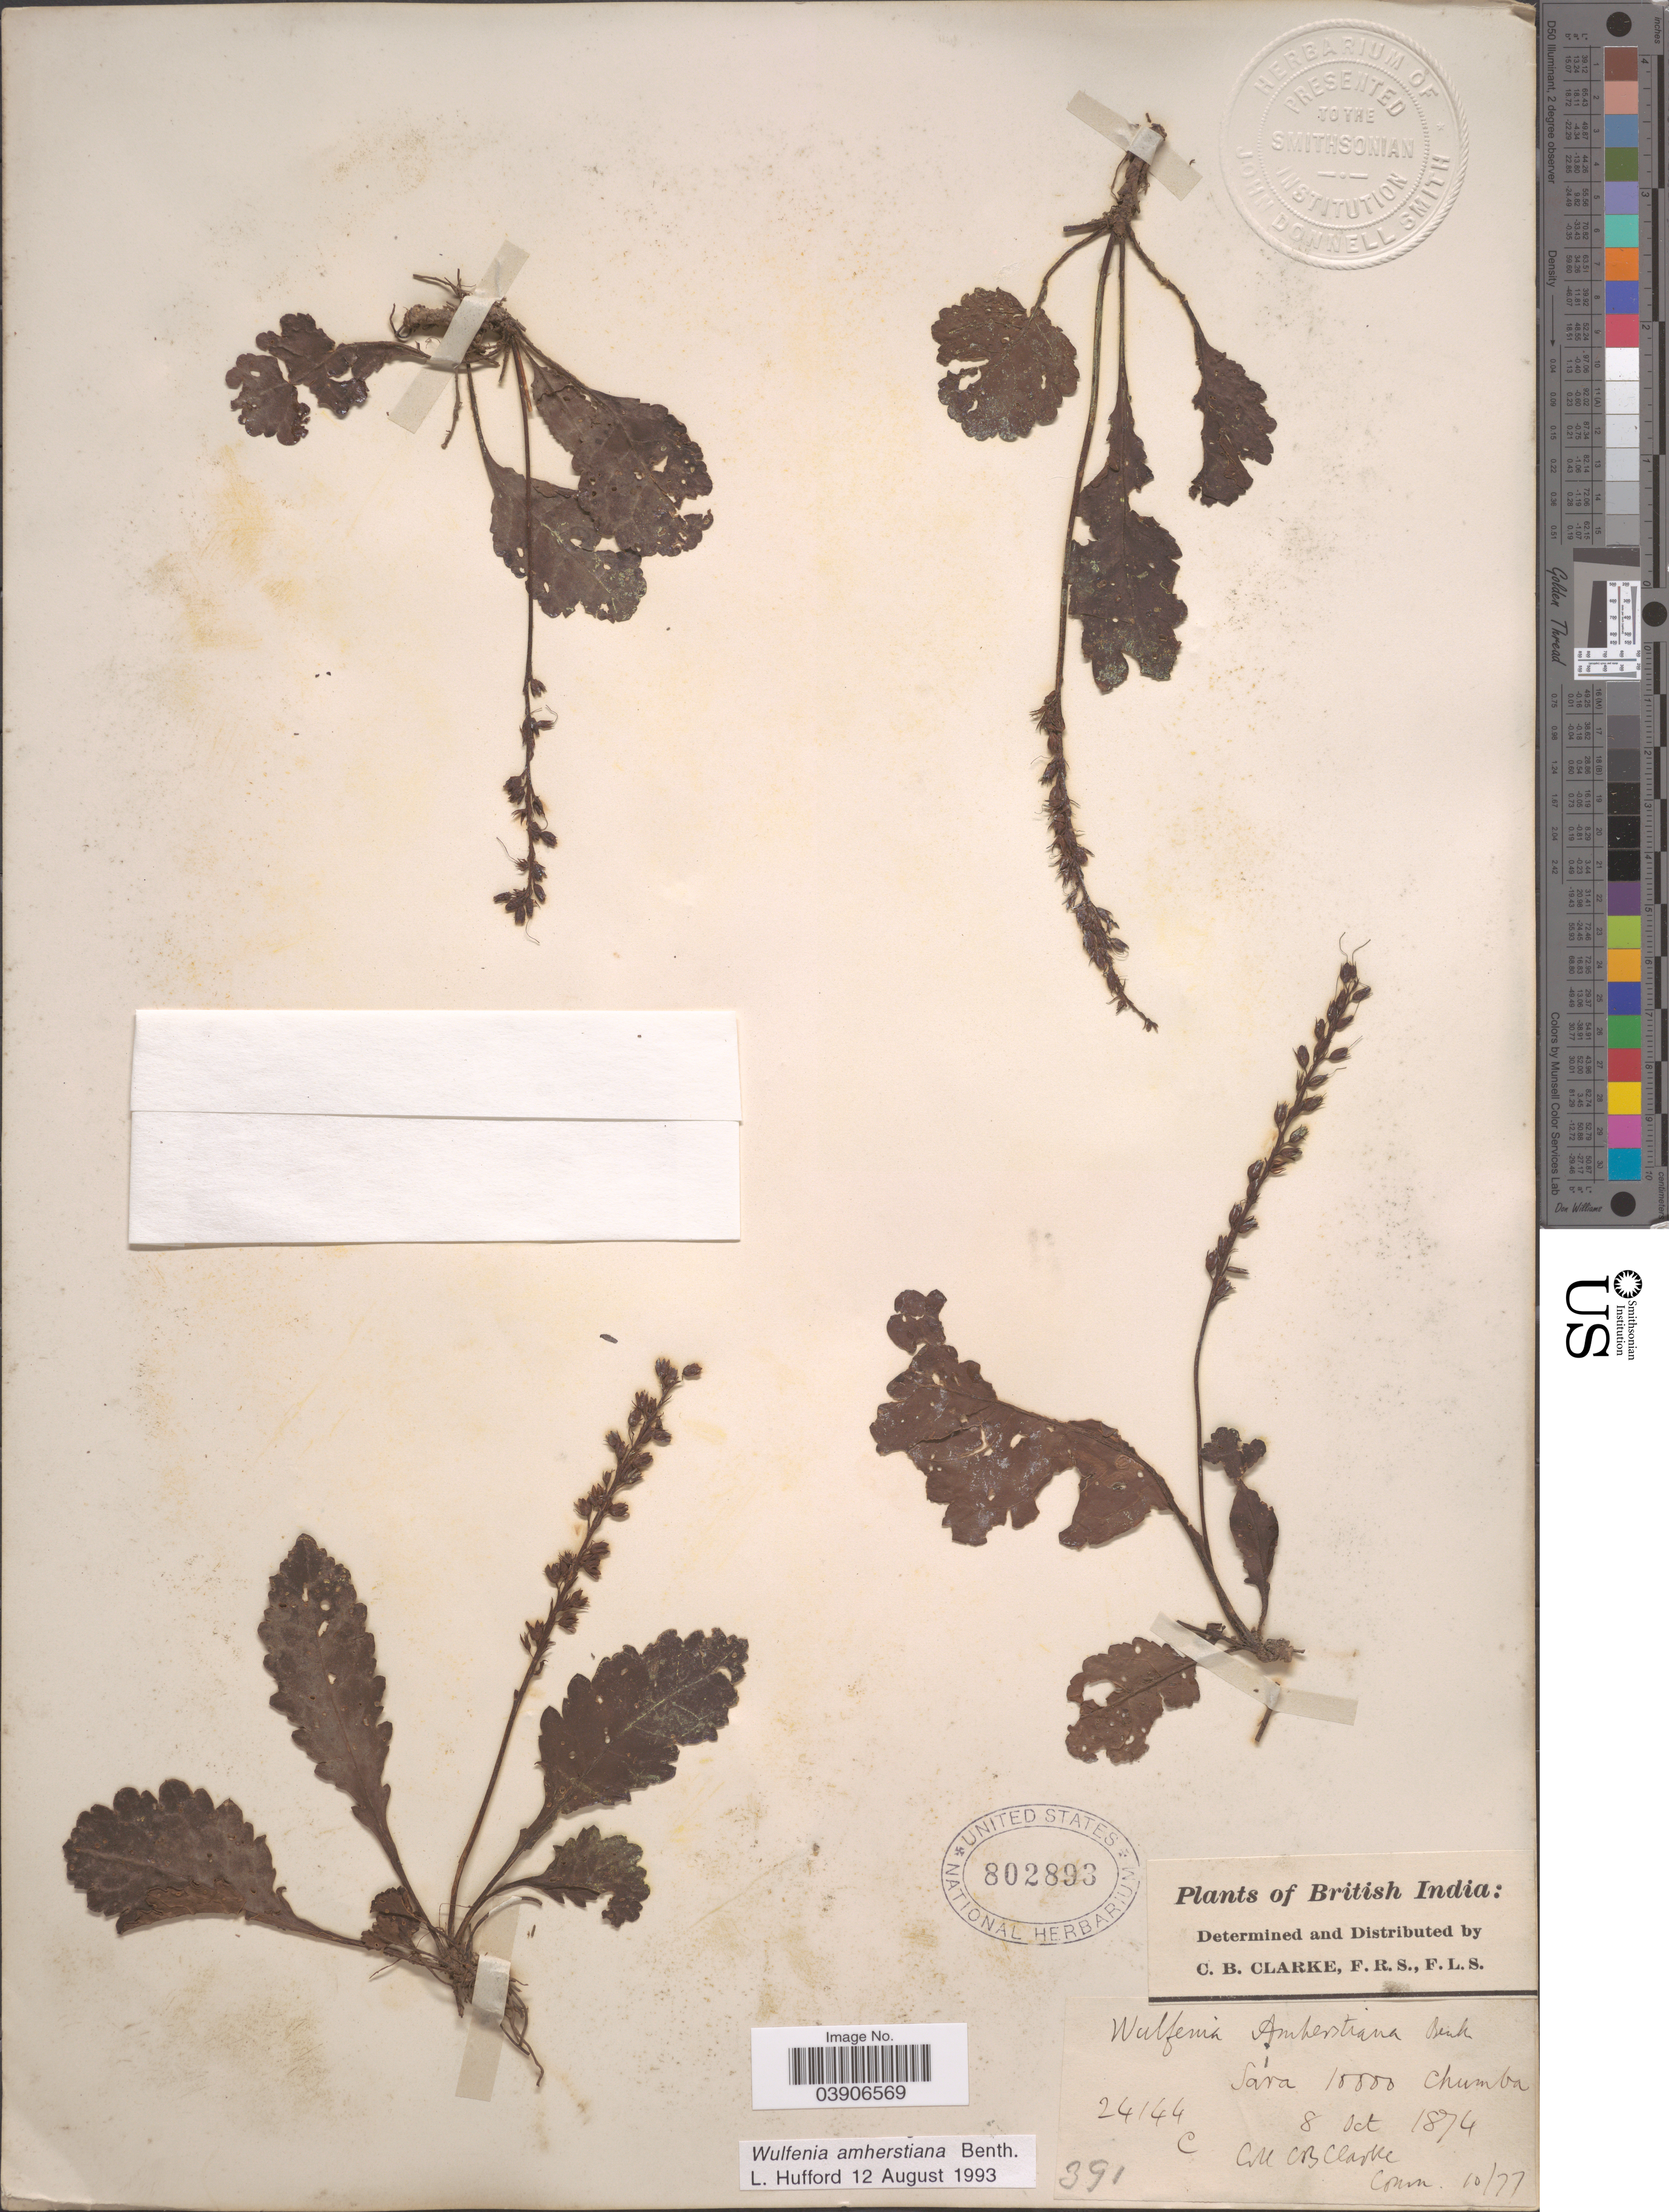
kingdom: Plantae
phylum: Tracheophyta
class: Magnoliopsida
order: Lamiales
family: Plantaginaceae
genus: Wulfenia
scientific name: Wulfenia amherstiana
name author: Benth.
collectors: C. B. Clarke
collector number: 24144C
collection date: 1874-10-08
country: India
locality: British India. Sara. Chumba.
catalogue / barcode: US 802893